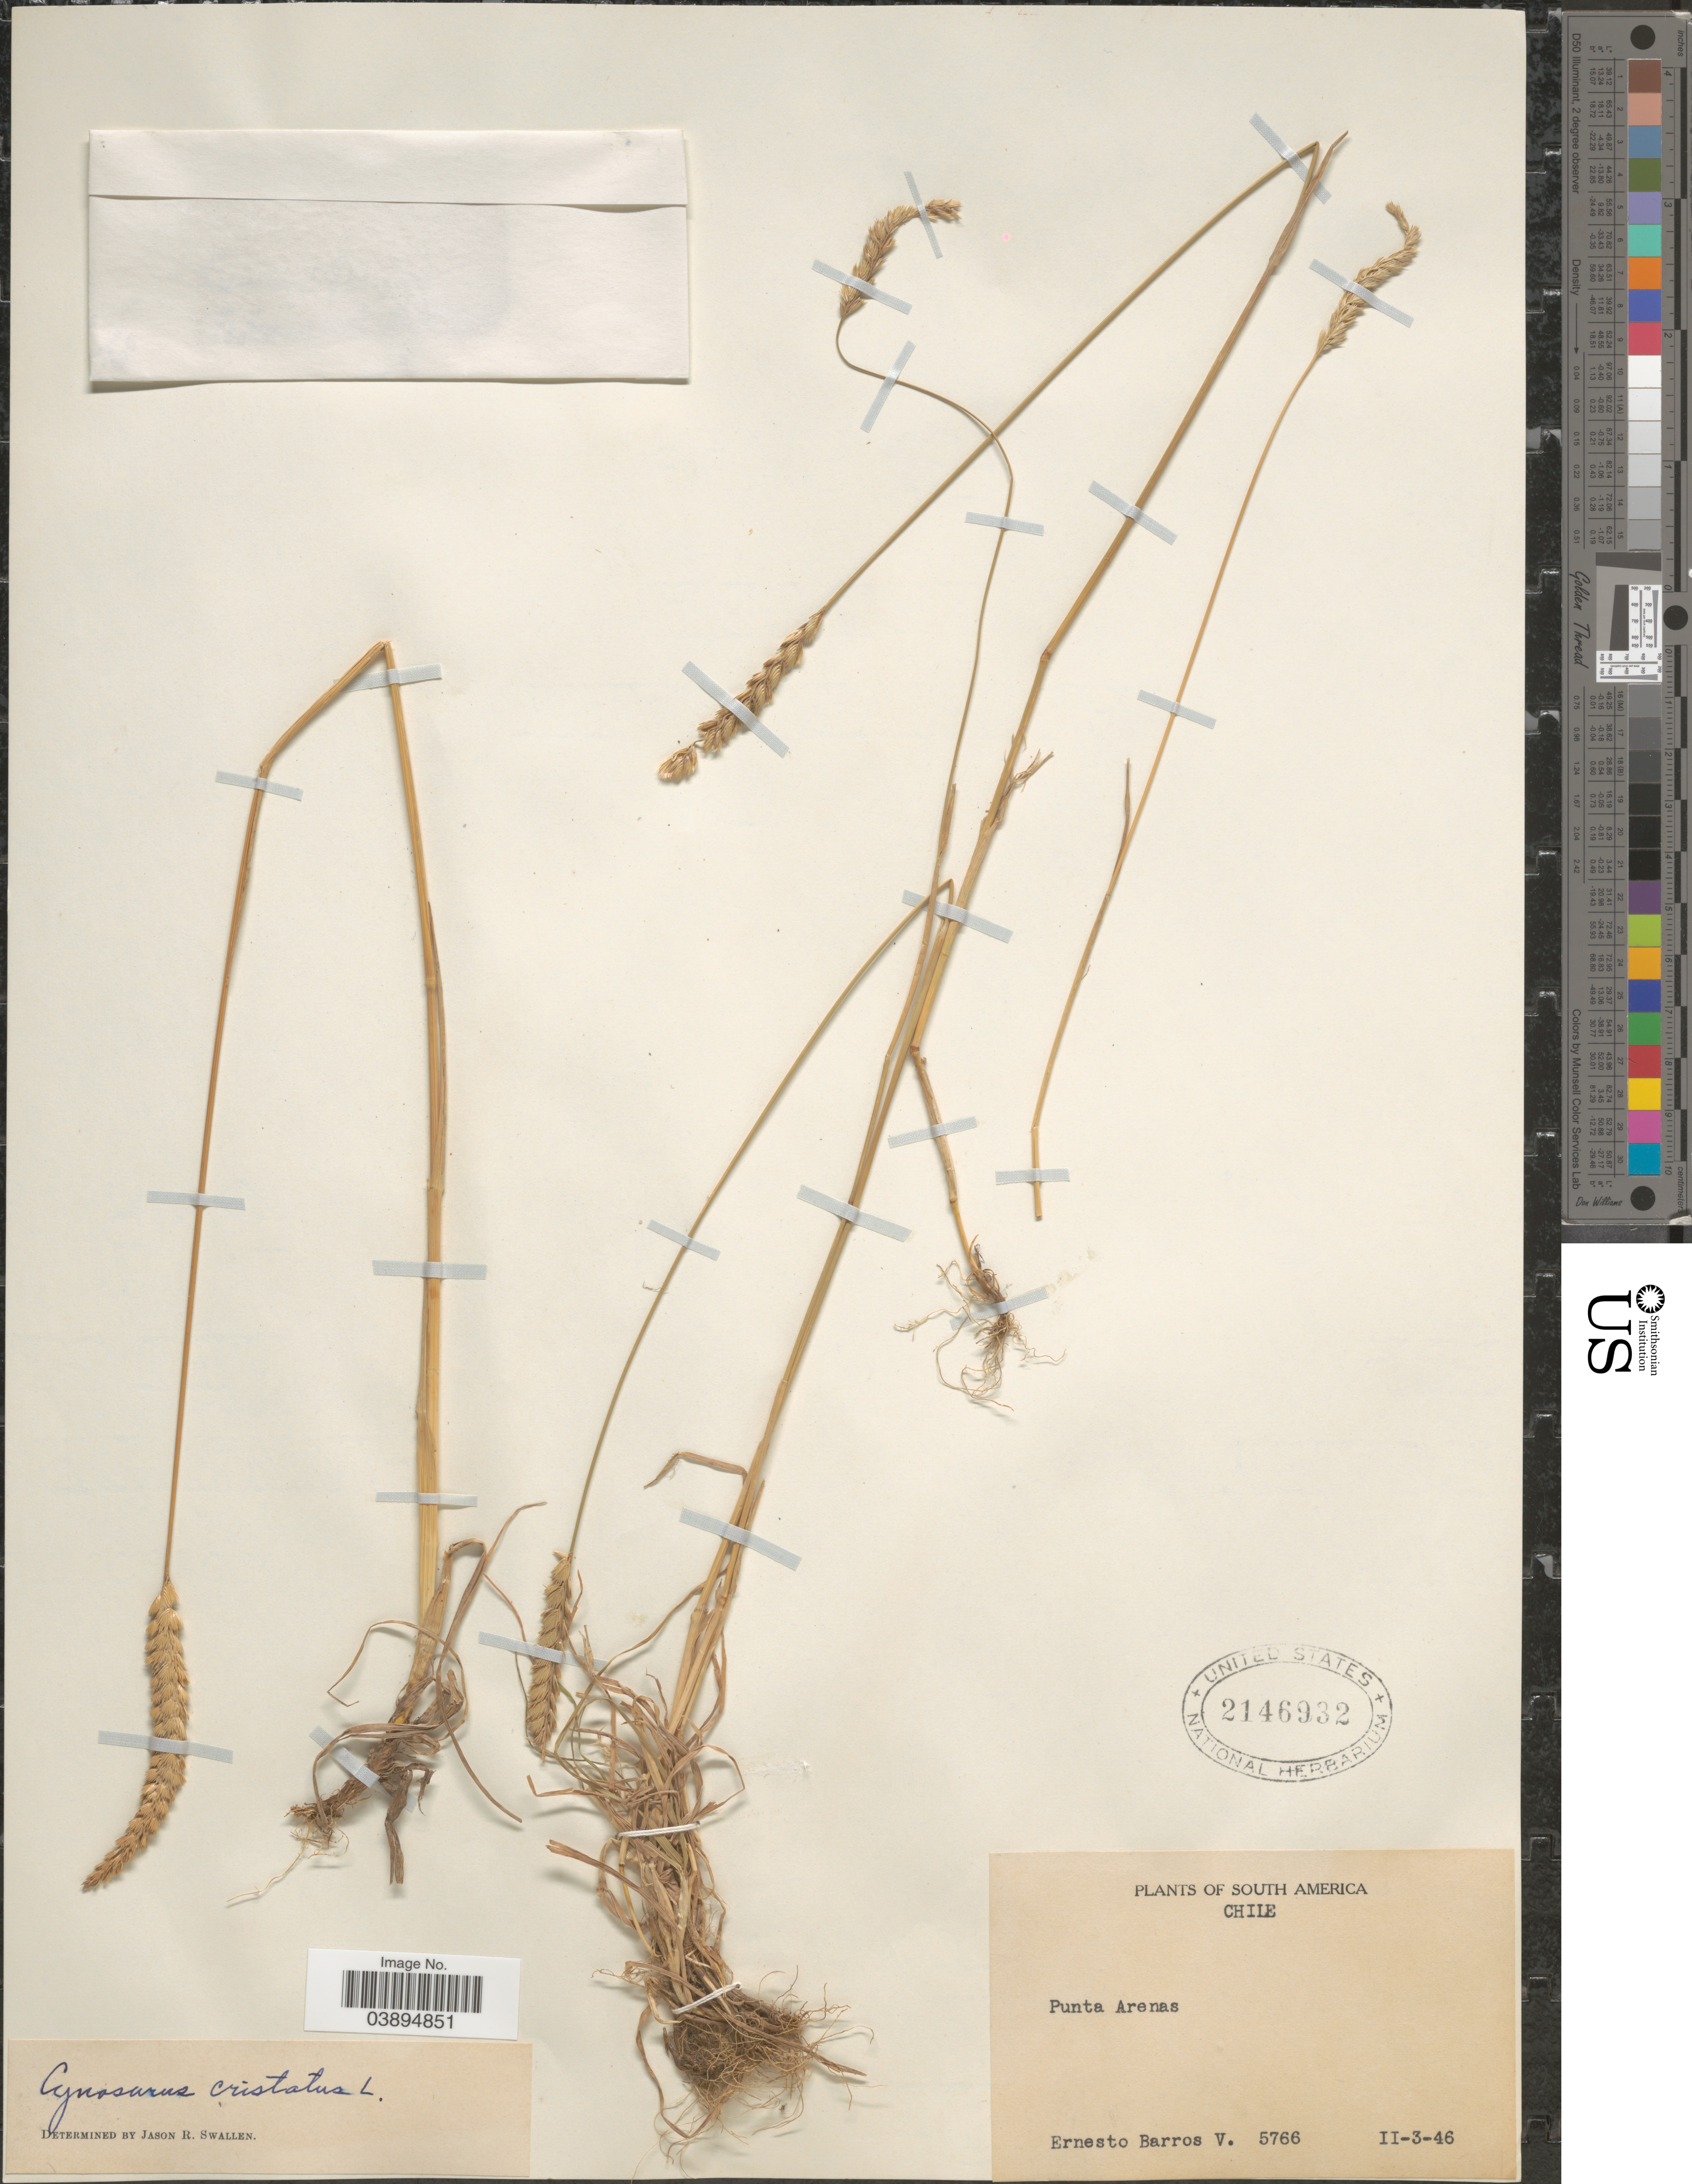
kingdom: Plantae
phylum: Tracheophyta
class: Liliopsida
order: Poales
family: Poaceae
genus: Cynosurus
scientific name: Cynosurus cristatus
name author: L.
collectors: E. Barros V.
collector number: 5766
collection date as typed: Transcribed d/m/y: 3/2/46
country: Chile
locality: Punta Arenas.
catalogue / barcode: US 2146932